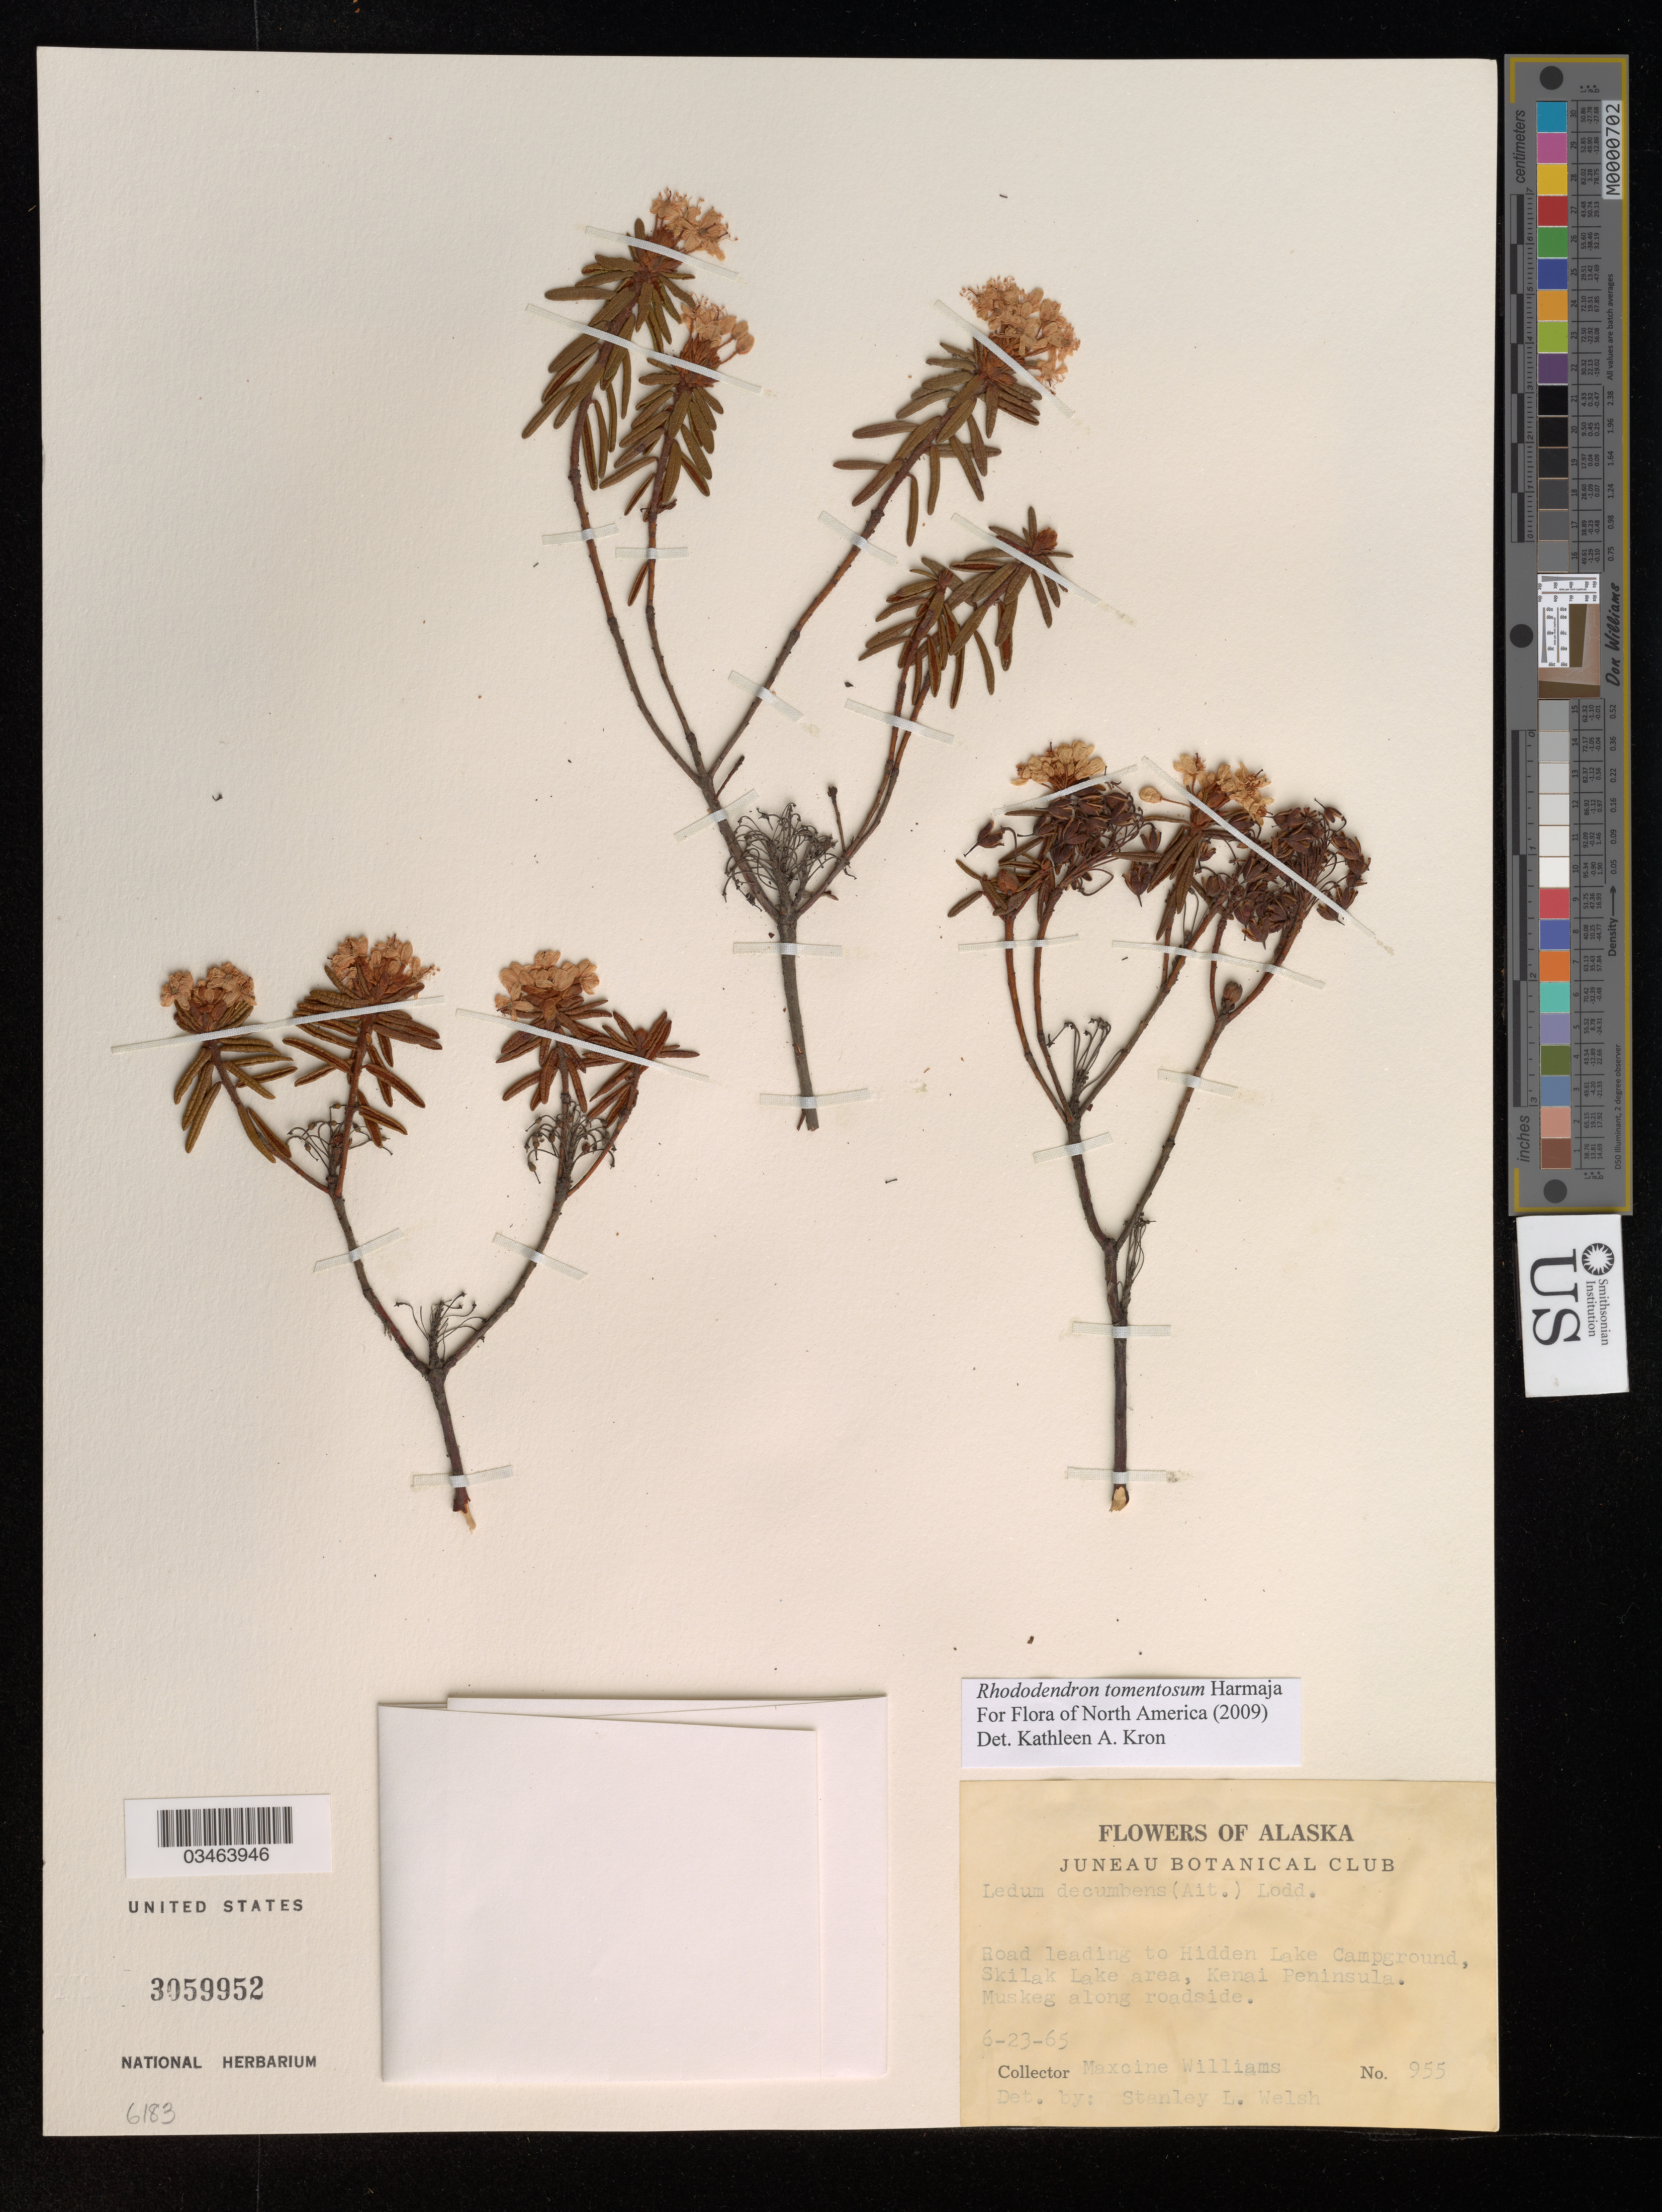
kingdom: Plantae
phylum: Tracheophyta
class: Magnoliopsida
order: Ericales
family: Ericaceae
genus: Rhododendron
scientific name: Rhododendron tomentosum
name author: Harmaja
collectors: M. Williams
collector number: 955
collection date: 1965-06-23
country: United States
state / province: Alaska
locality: Road leading to Hidden lake Campground, Skilak Lake area, Kenai Peninsula.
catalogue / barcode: US 3059952